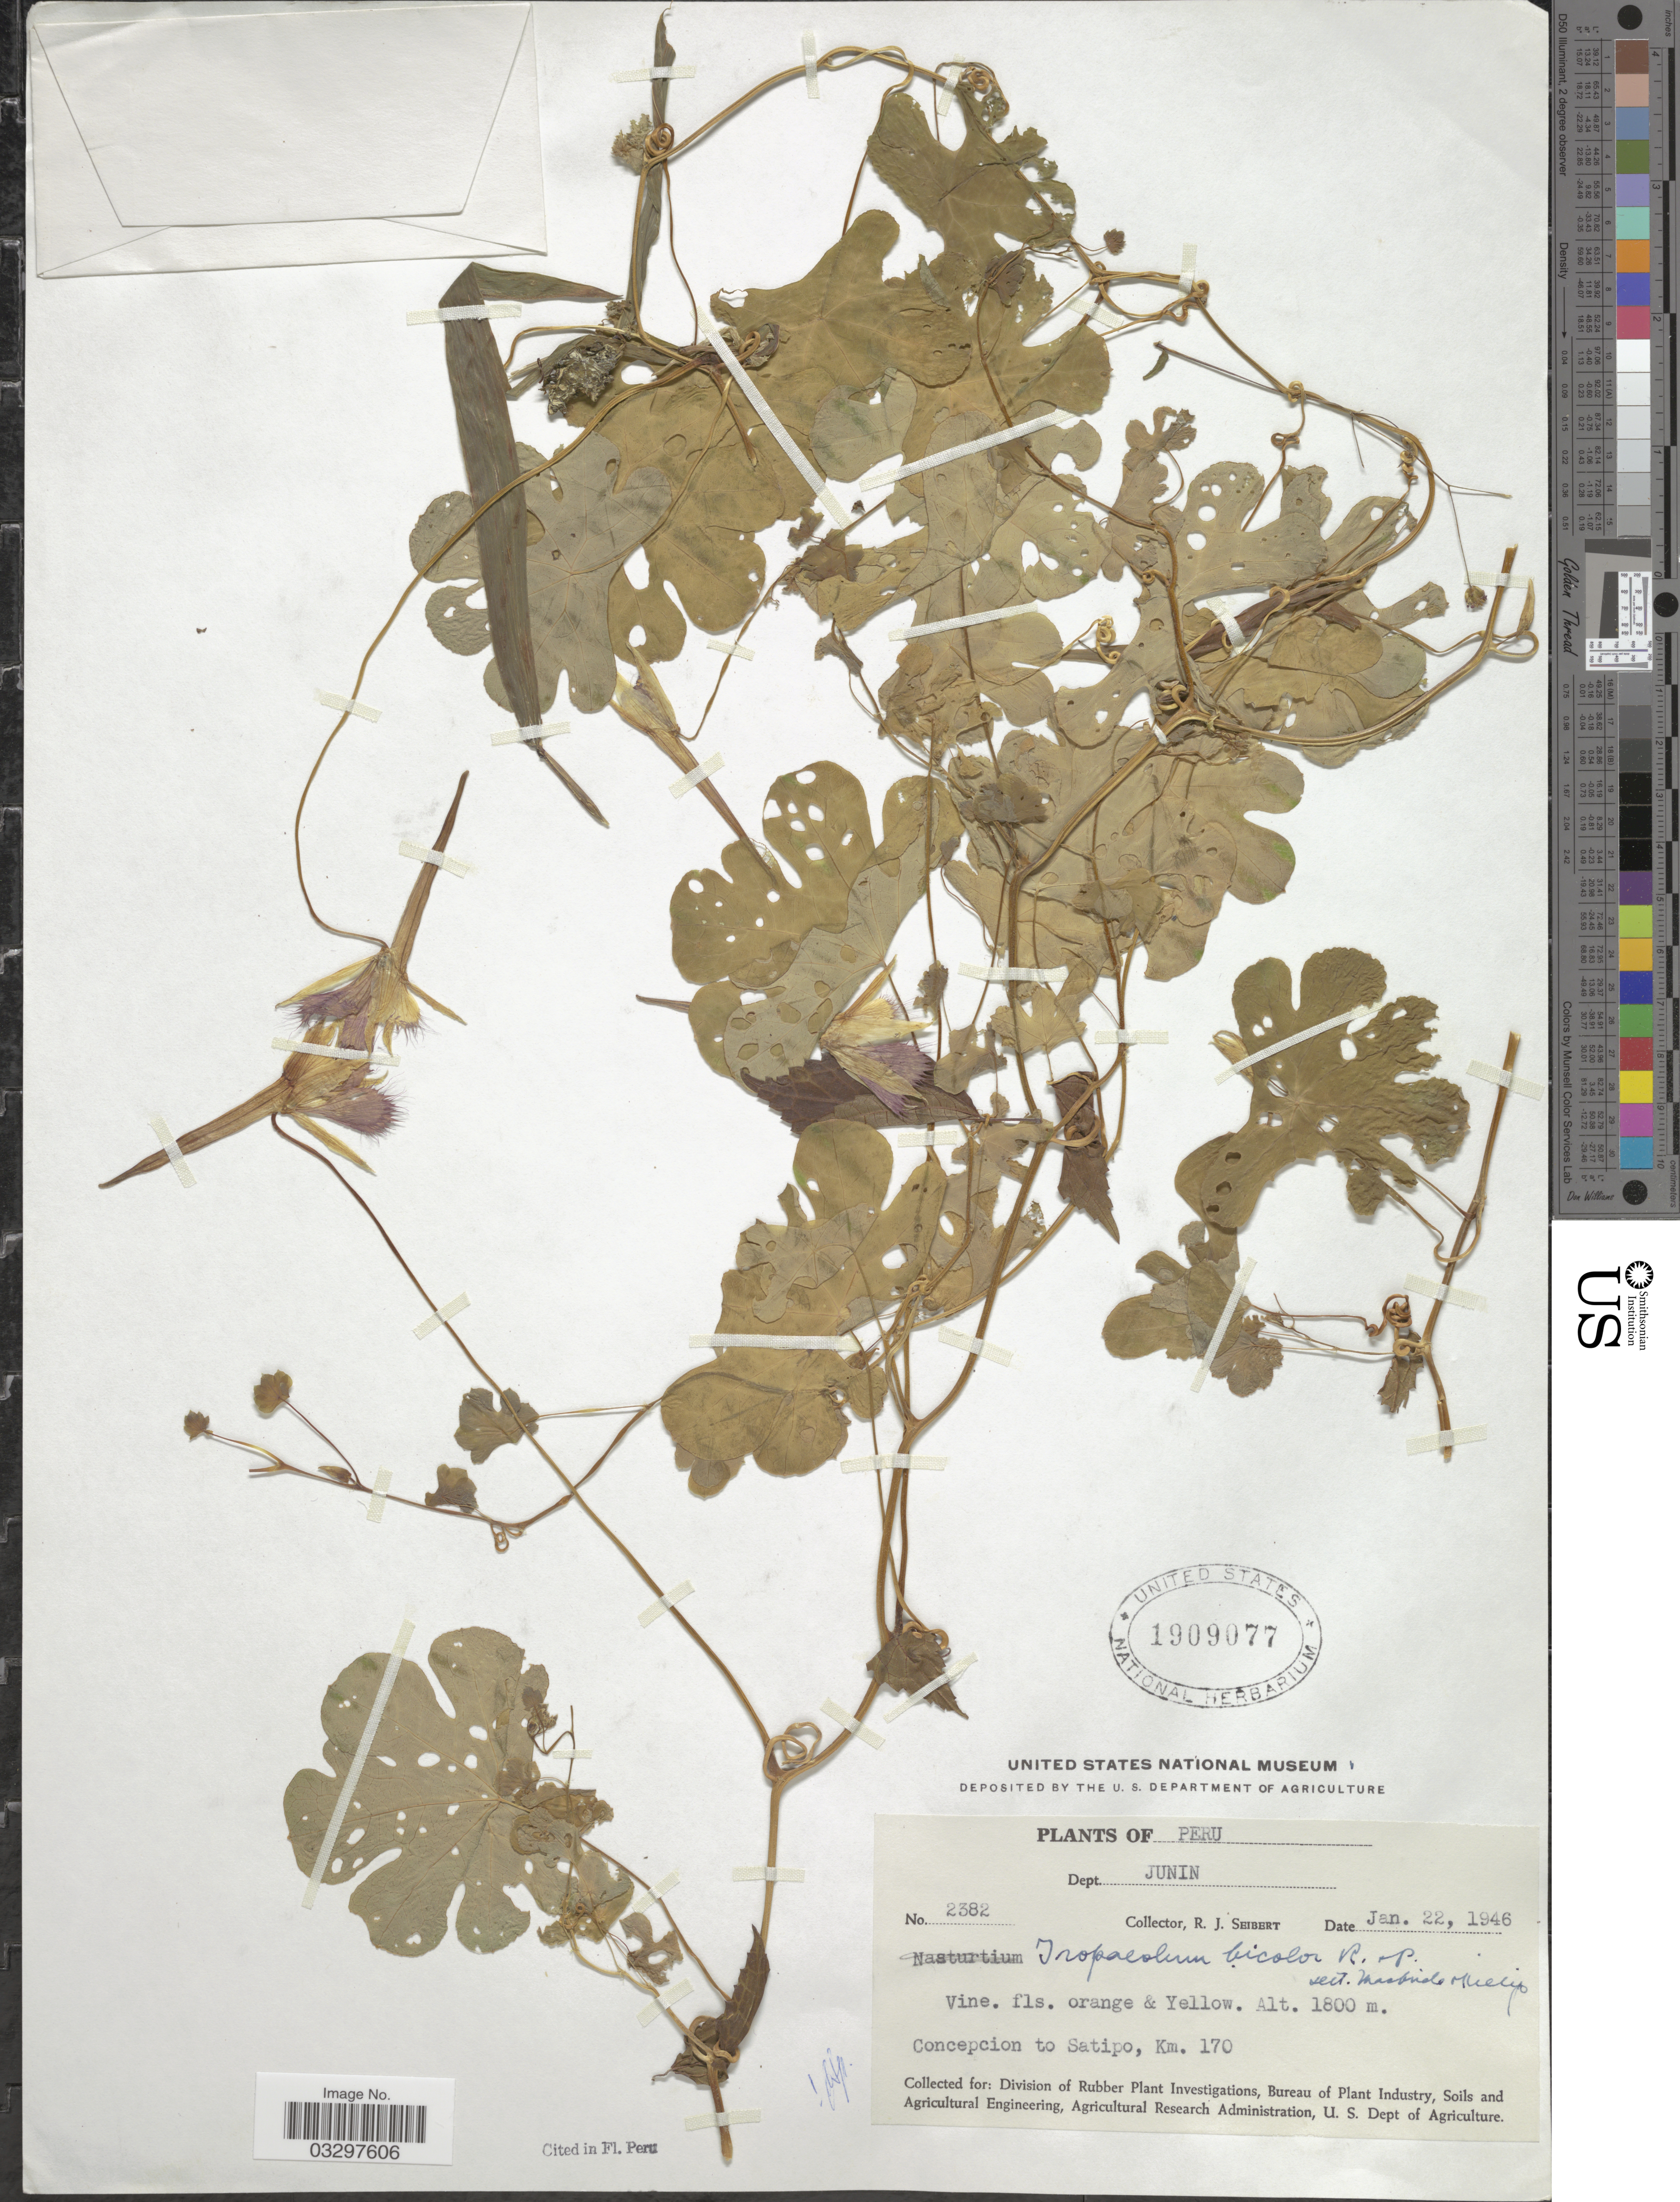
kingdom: Plantae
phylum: Tracheophyta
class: Magnoliopsida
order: Brassicales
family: Tropaeolaceae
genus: Tropaeolum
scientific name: Tropaeolum bicolor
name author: Ruiz & Pav.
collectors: R. J. Seibert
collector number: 2382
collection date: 1946-01-22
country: Peru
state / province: Junín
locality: Dept. Junin. Concepcion to Satipo, Km. 170.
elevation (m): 1800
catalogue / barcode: US 1909077